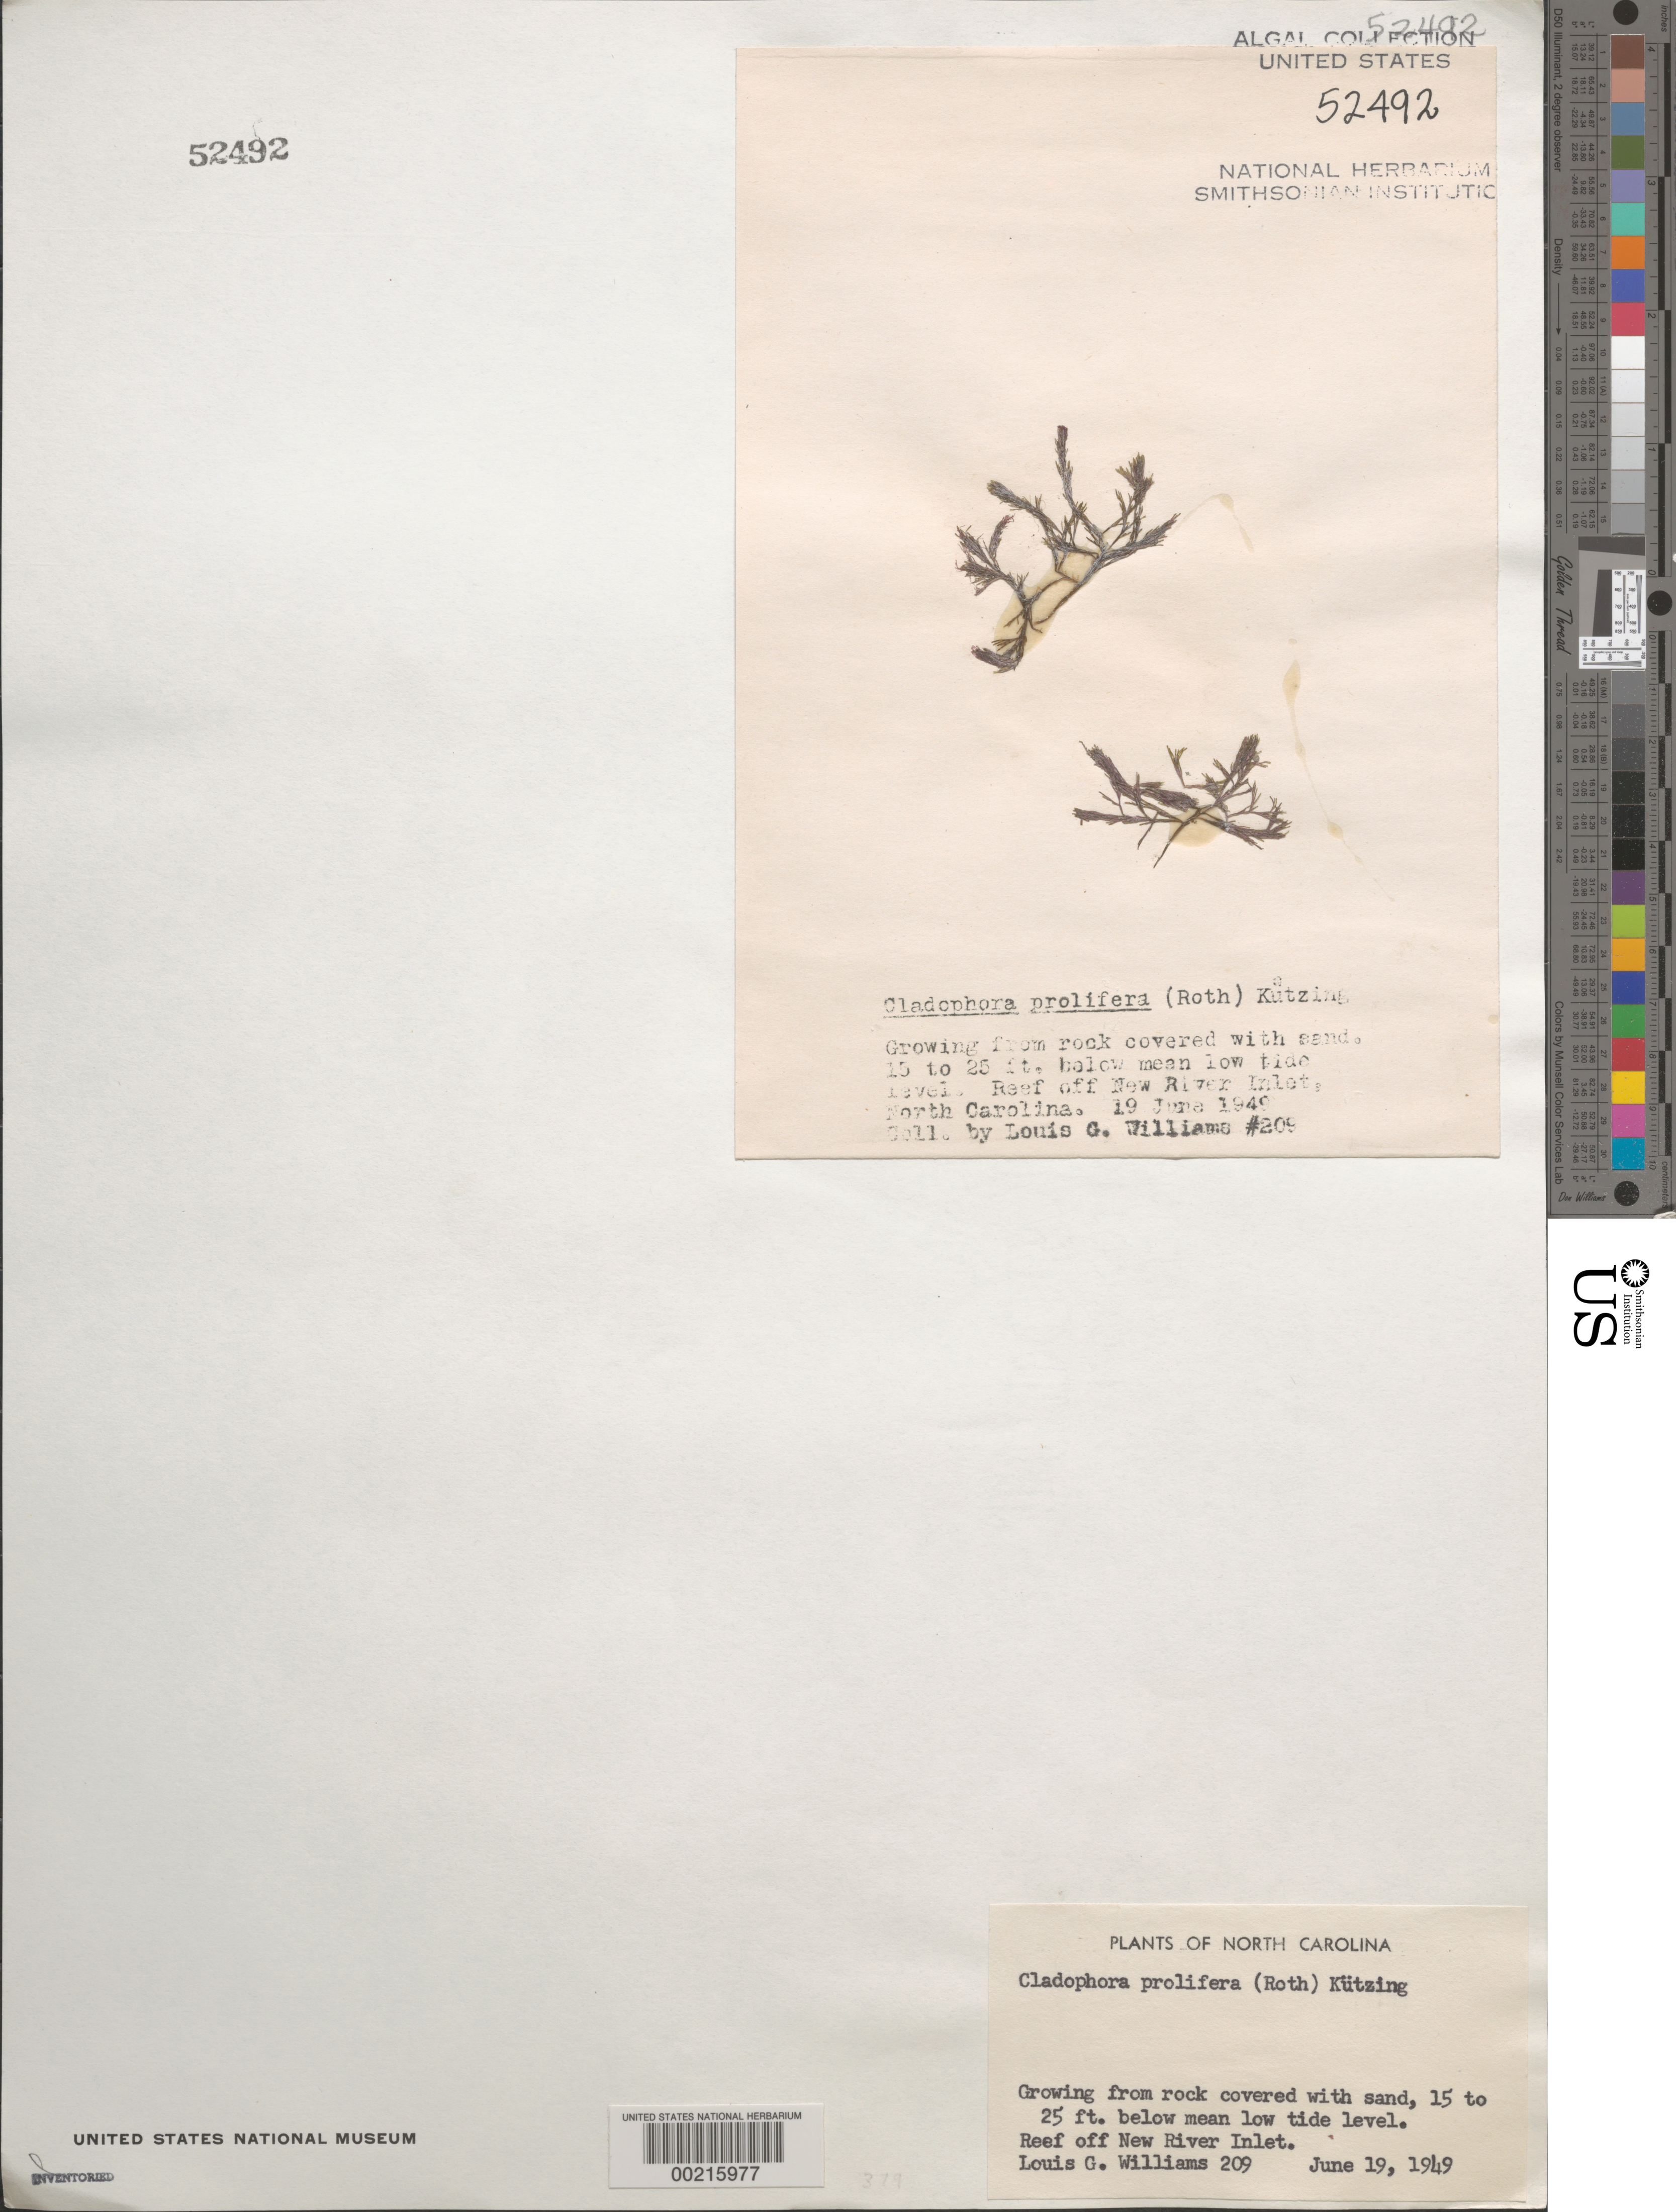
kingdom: Plantae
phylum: Chlorophyta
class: Ulvophyceae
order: Cladophorales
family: Cladophoraceae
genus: Cladophora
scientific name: Cladophora prolifera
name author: (Roth) Kütz.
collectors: L. G. Williams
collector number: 209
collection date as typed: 19 Jun 1949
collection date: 1949-06-19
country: United States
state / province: North Carolina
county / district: Onslow County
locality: Reef off New River Inlet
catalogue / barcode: US 52492